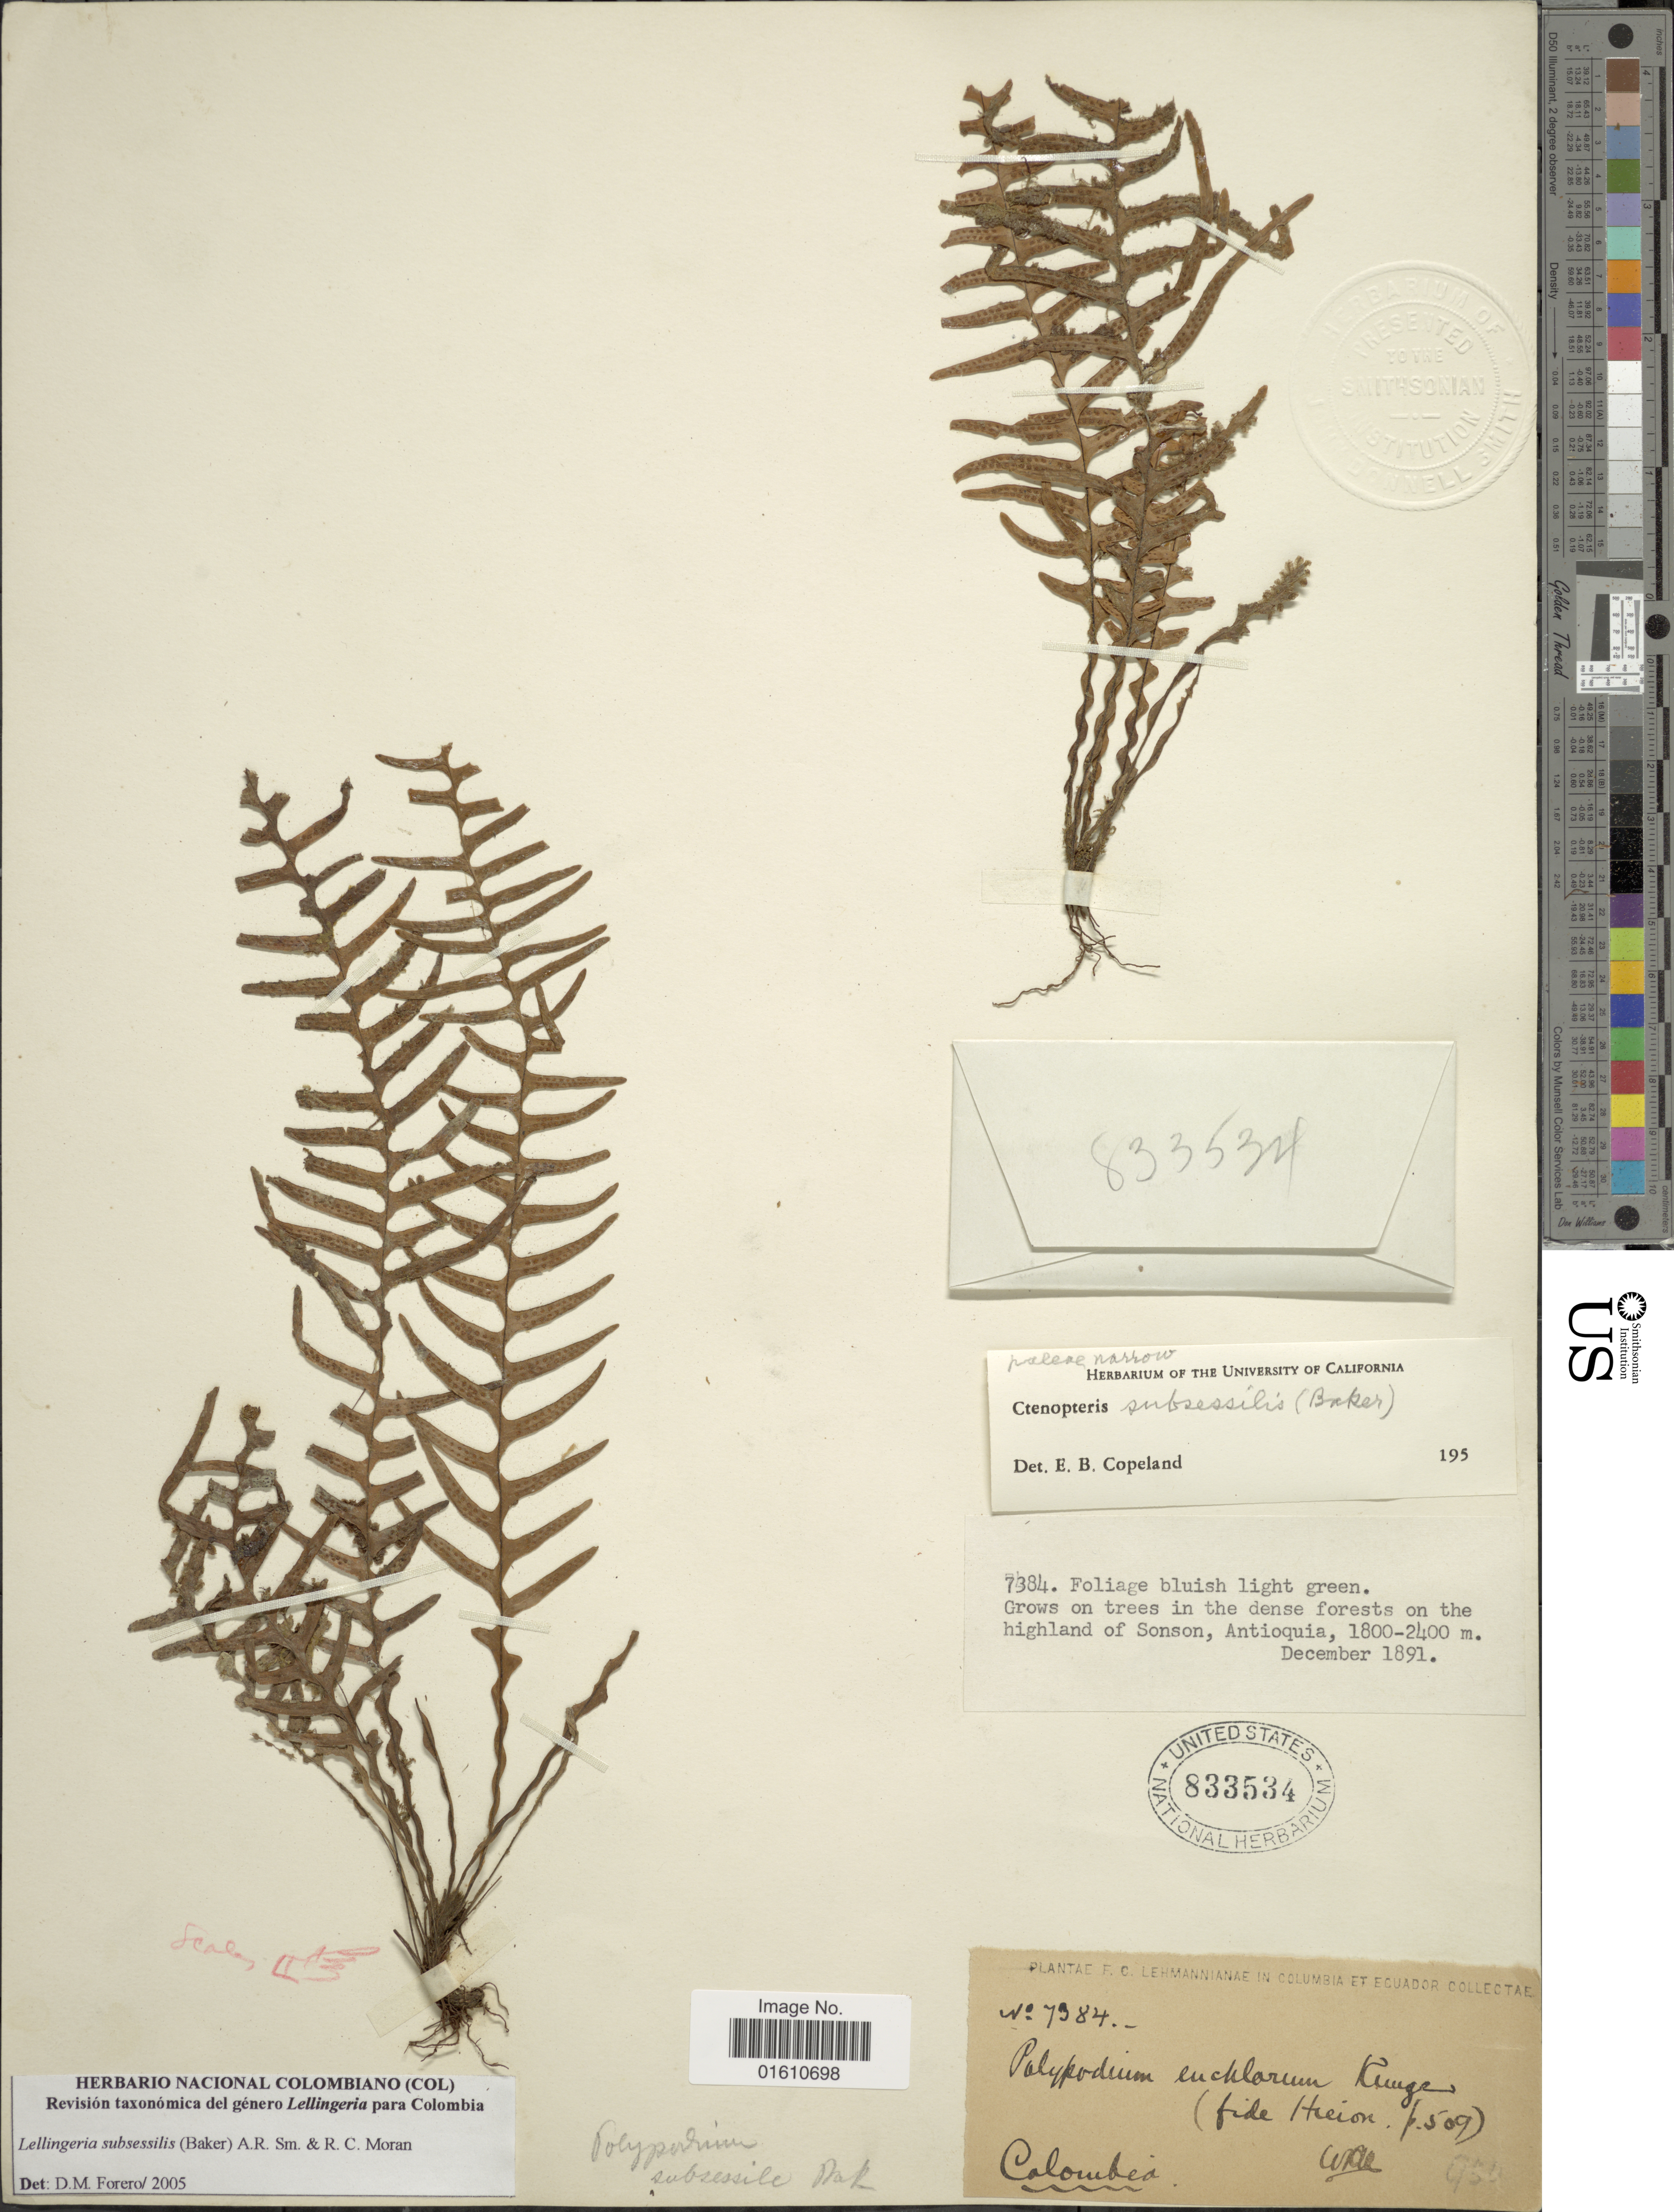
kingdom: Plantae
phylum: Tracheophyta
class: Polypodiopsida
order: Polypodiales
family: Polypodiaceae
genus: Lellingeria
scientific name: Lellingeria subsessilis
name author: (Baker) A.R. Sm. & R.C. Moran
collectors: F. C. Lehmann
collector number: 7384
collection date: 1891-12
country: Colombia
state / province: Antioquia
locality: On the highland of Sonson, Antioquia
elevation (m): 1800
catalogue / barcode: US 833534